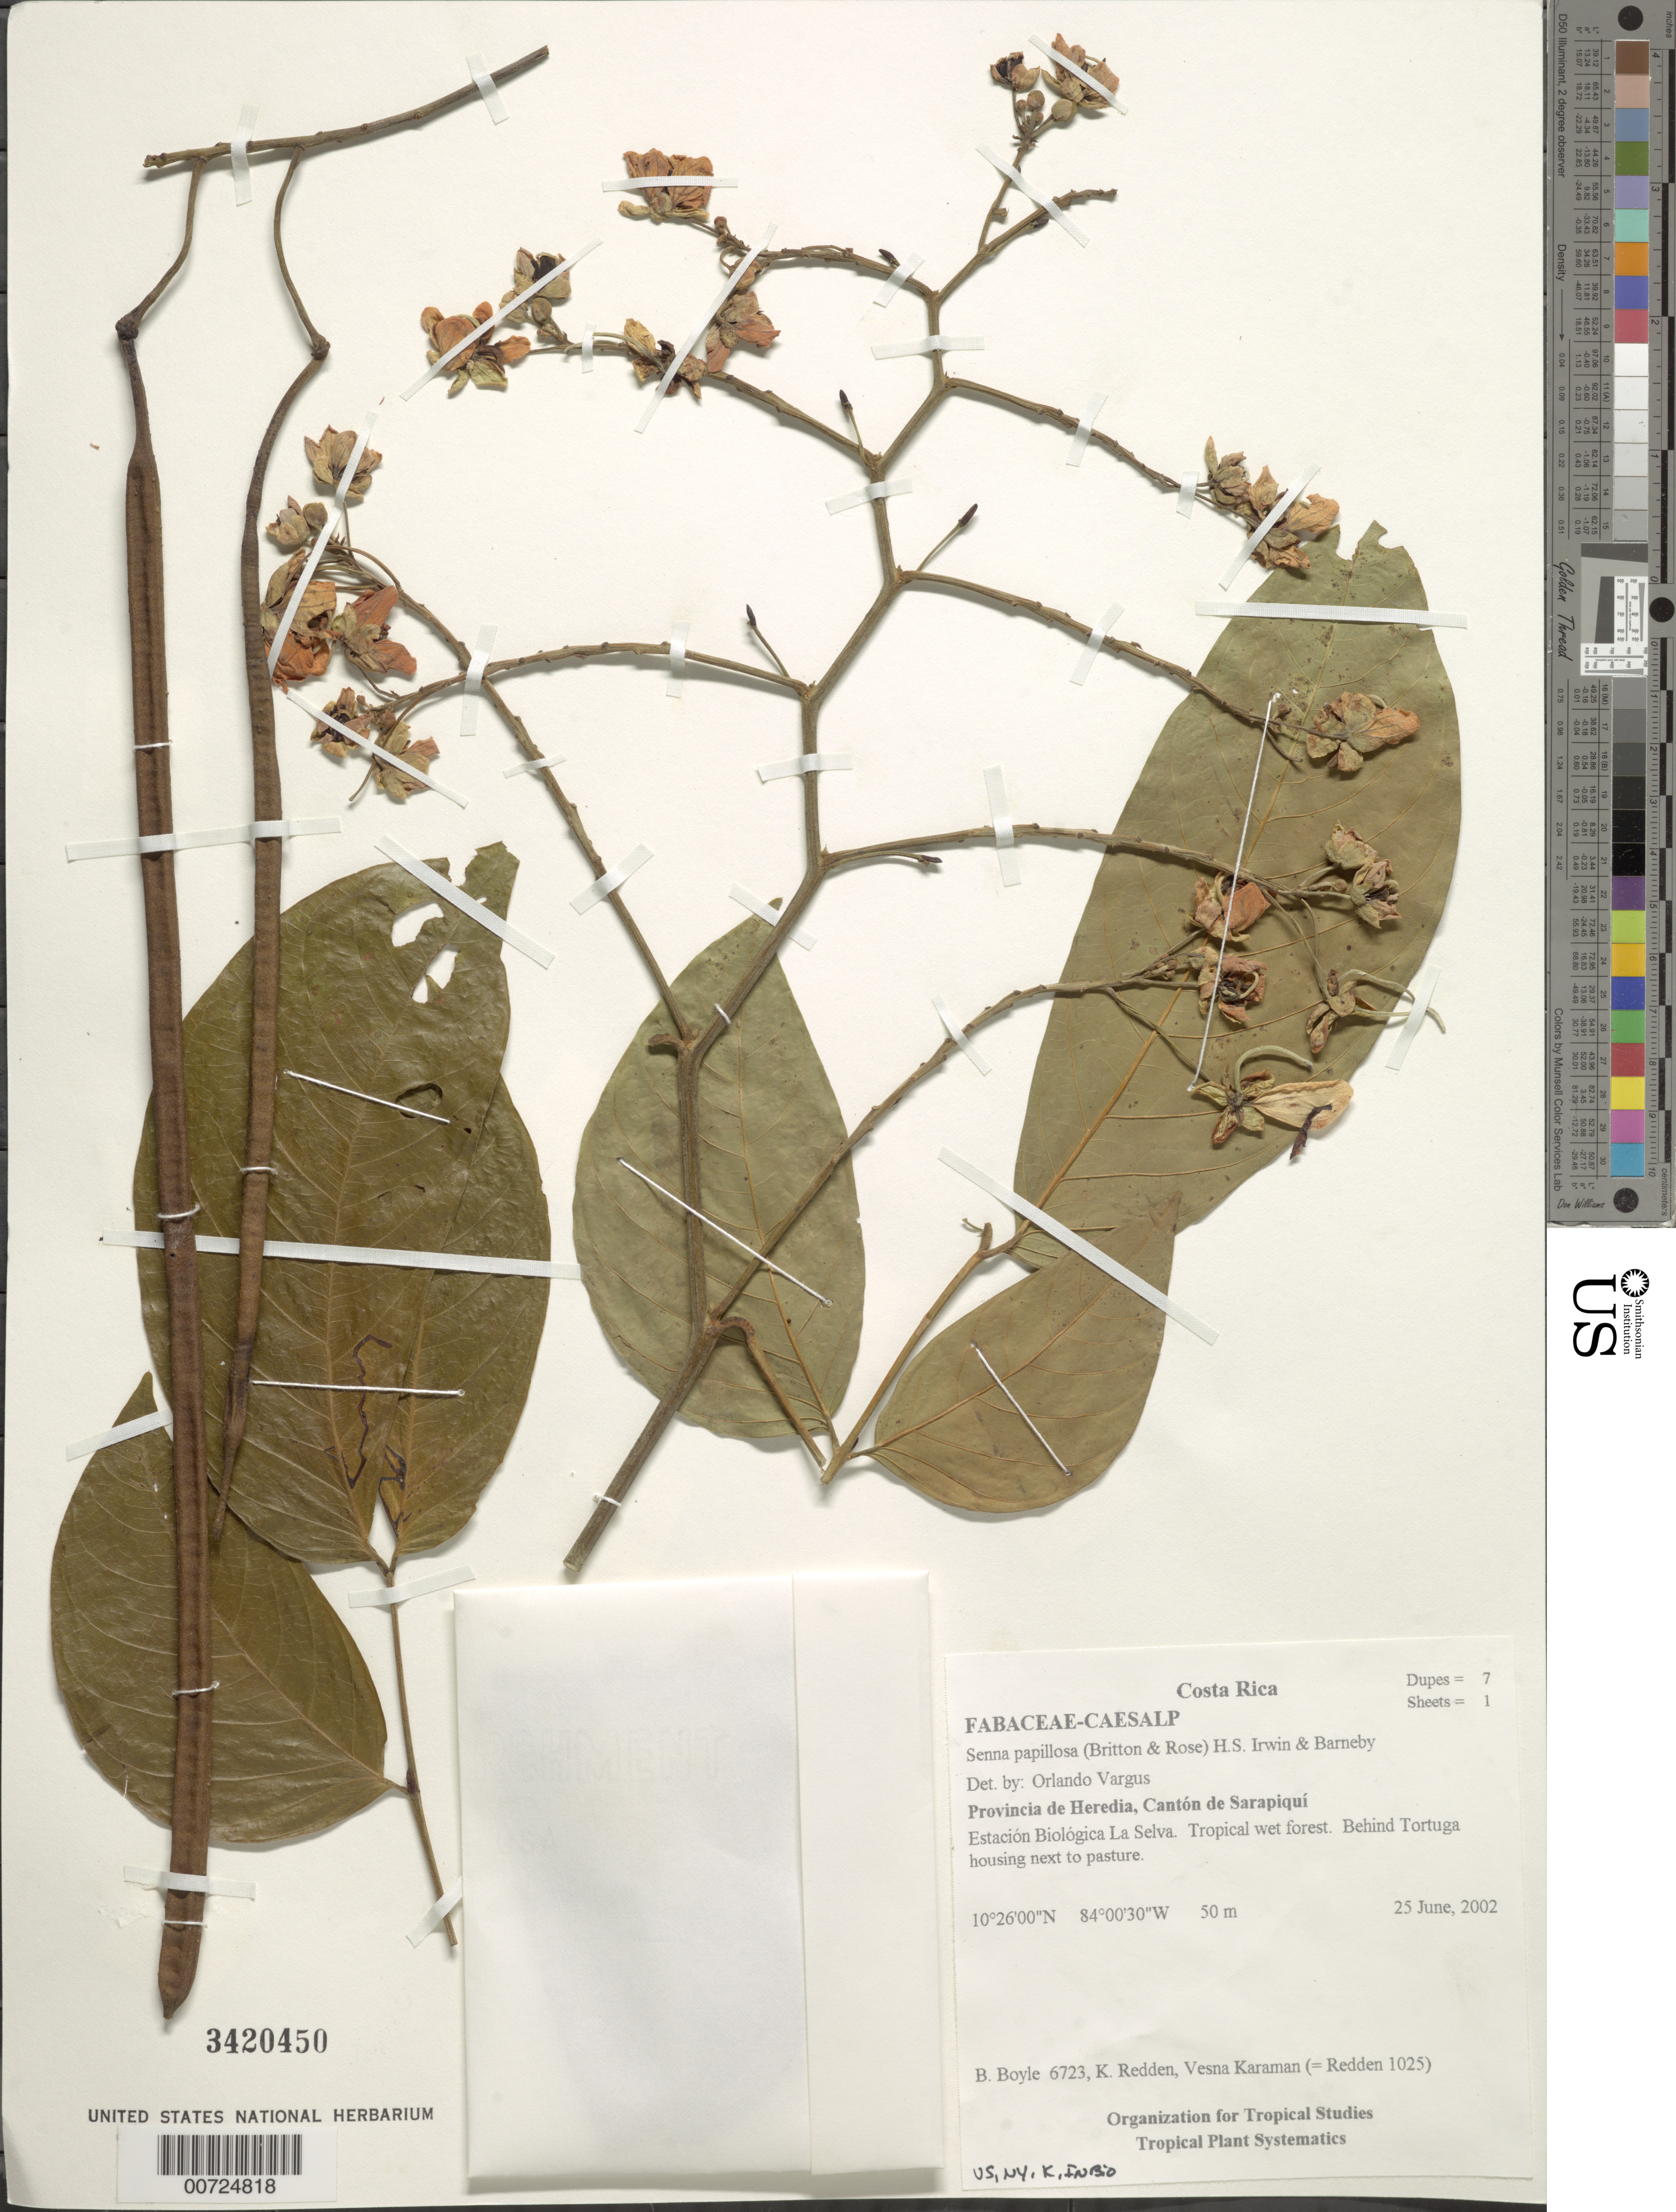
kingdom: Plantae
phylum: Tracheophyta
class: Magnoliopsida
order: Fabales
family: Fabaceae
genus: Senna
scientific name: Senna papillosa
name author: (Britton & Rose) H.S. Irwin & Barneby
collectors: B. Boyle, K. M. Redden & V. Karaman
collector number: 6723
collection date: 2002-06-25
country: Costa Rica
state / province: Heredia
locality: Provincia de Heredia, Canton de Sarapiqui, Estacion Biologica La Selva. Tropical wet forest. Behind Tortuga housing next to pasture.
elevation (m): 50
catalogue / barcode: US 3420450